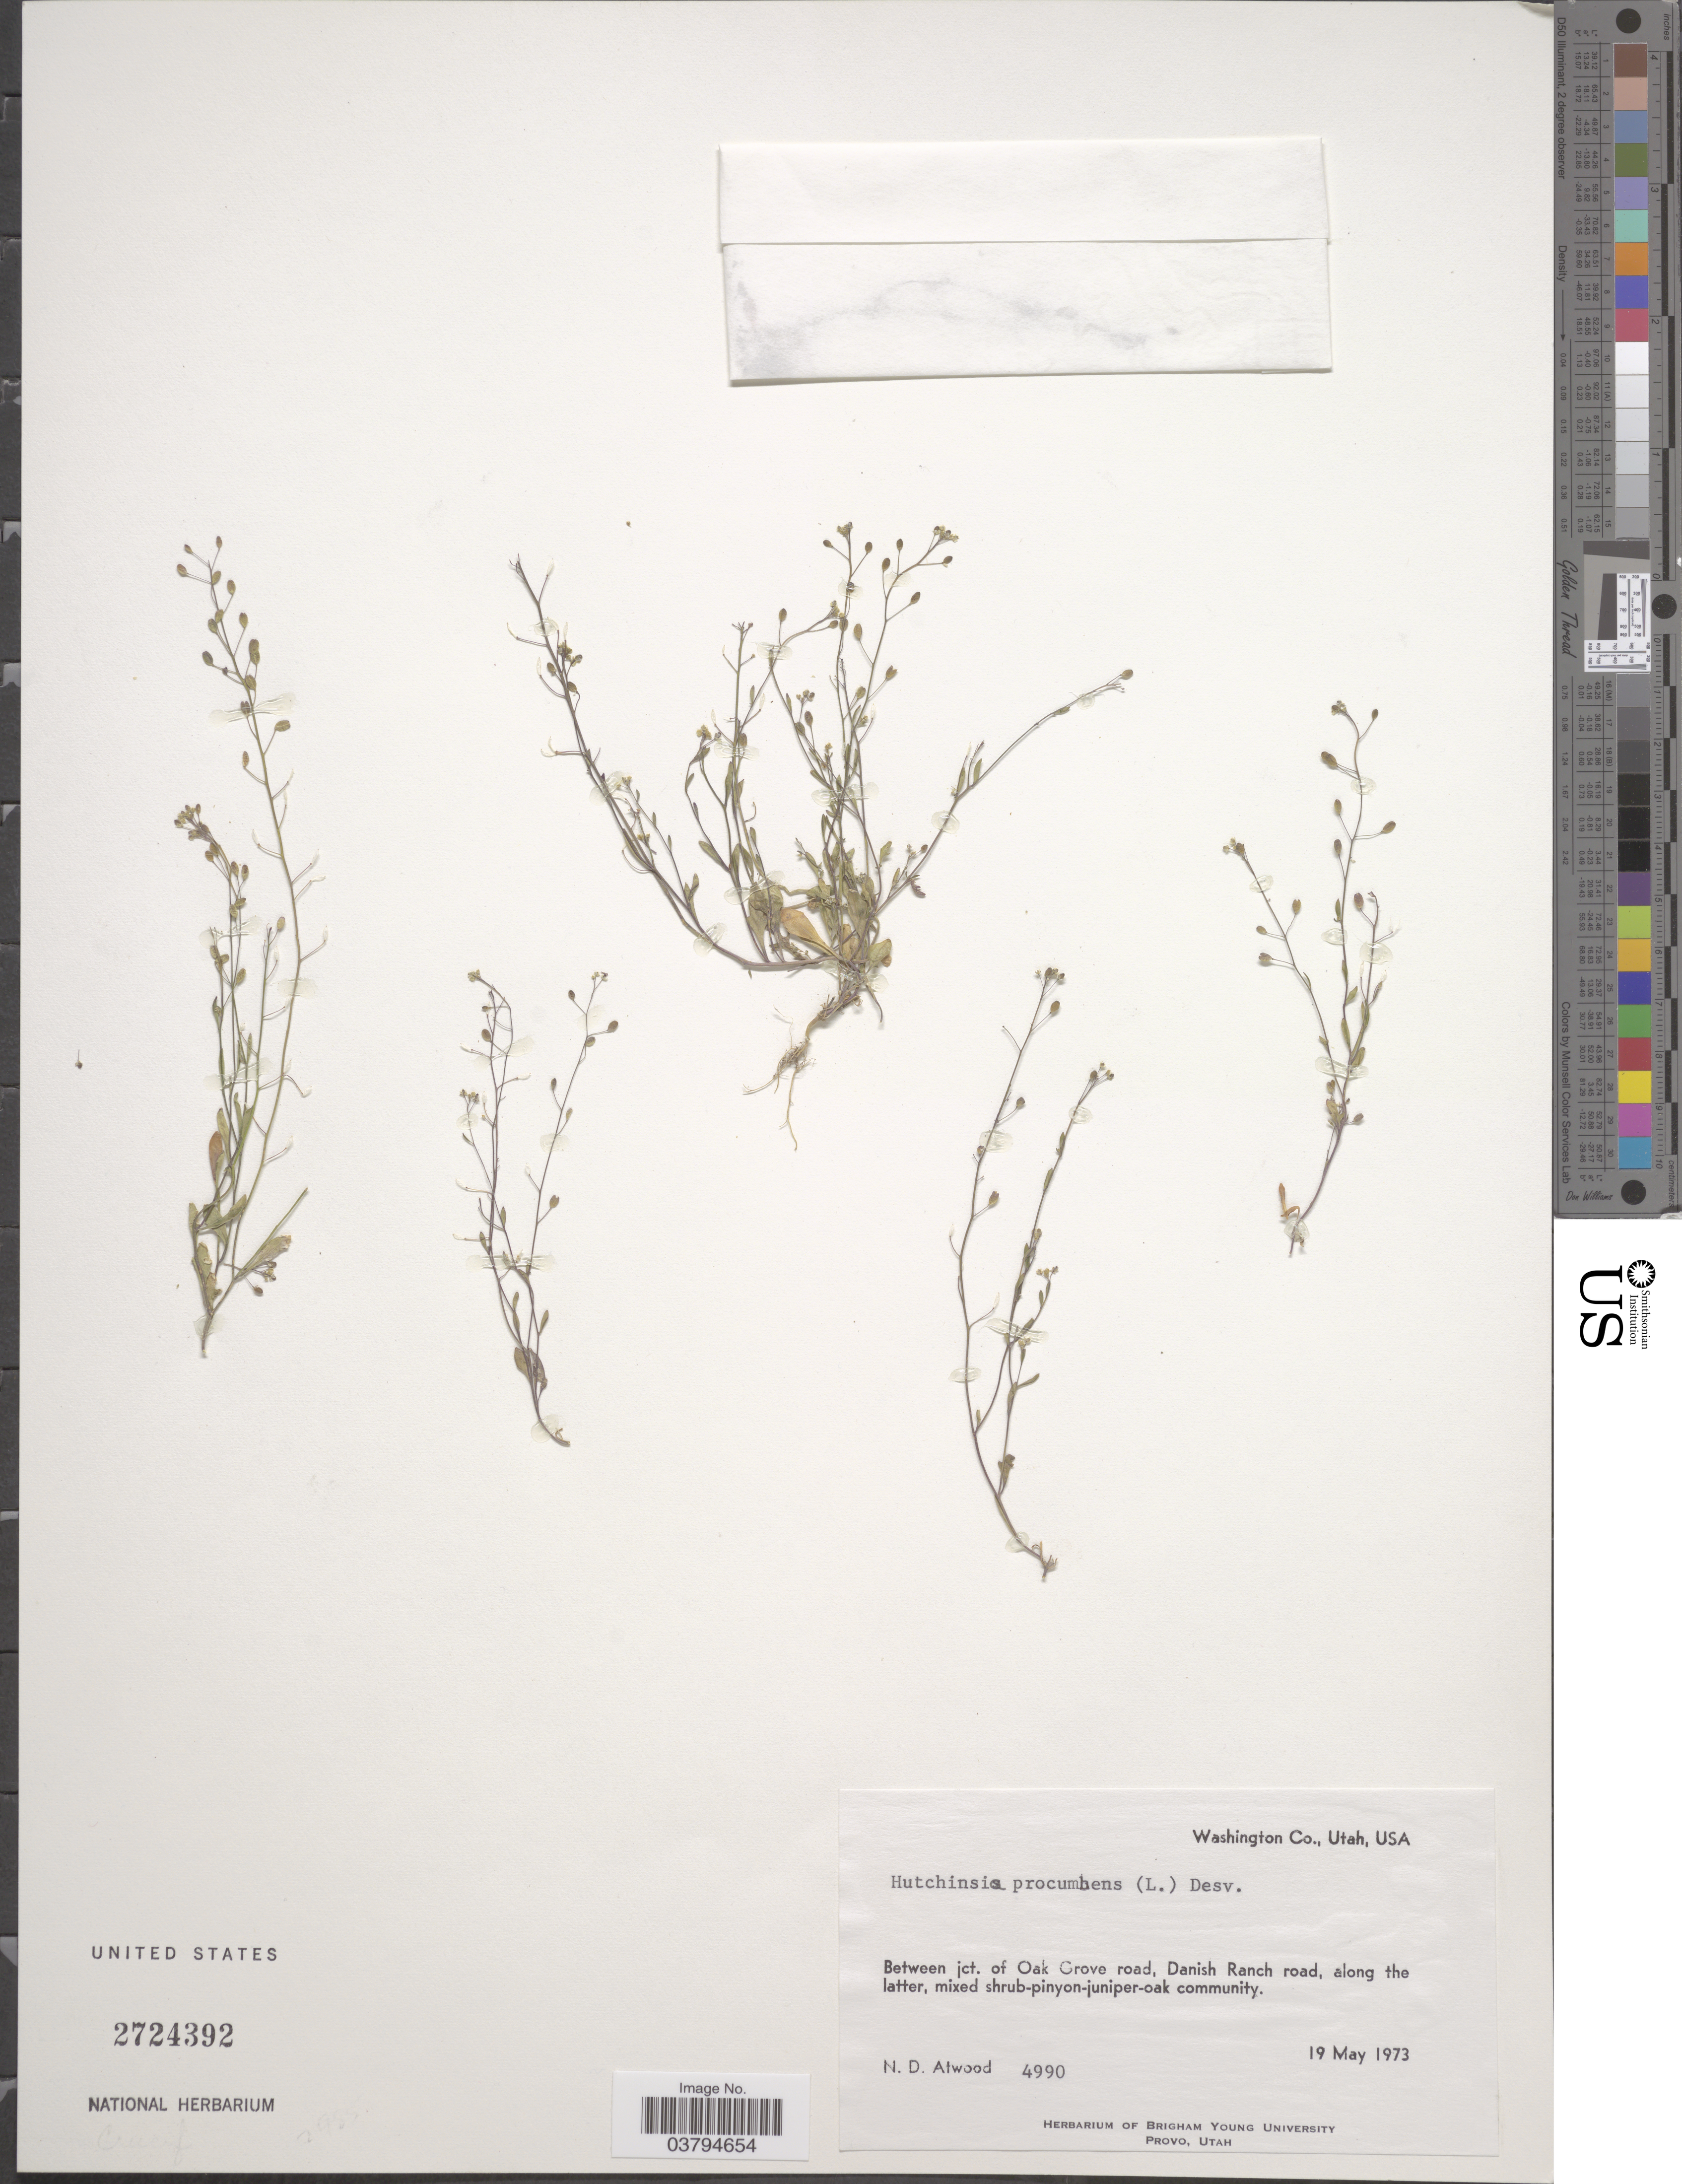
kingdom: Plantae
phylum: Tracheophyta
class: Magnoliopsida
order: Brassicales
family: Brassicaceae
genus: Hornungia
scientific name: Hornungia procumbens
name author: (L.) Hayek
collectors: N. Atwood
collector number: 4990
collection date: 1973-05-19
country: United States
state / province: Utah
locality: Washington Co. Between jct. of Oak Grove road, Danish Ranch road.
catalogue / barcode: US 2724392